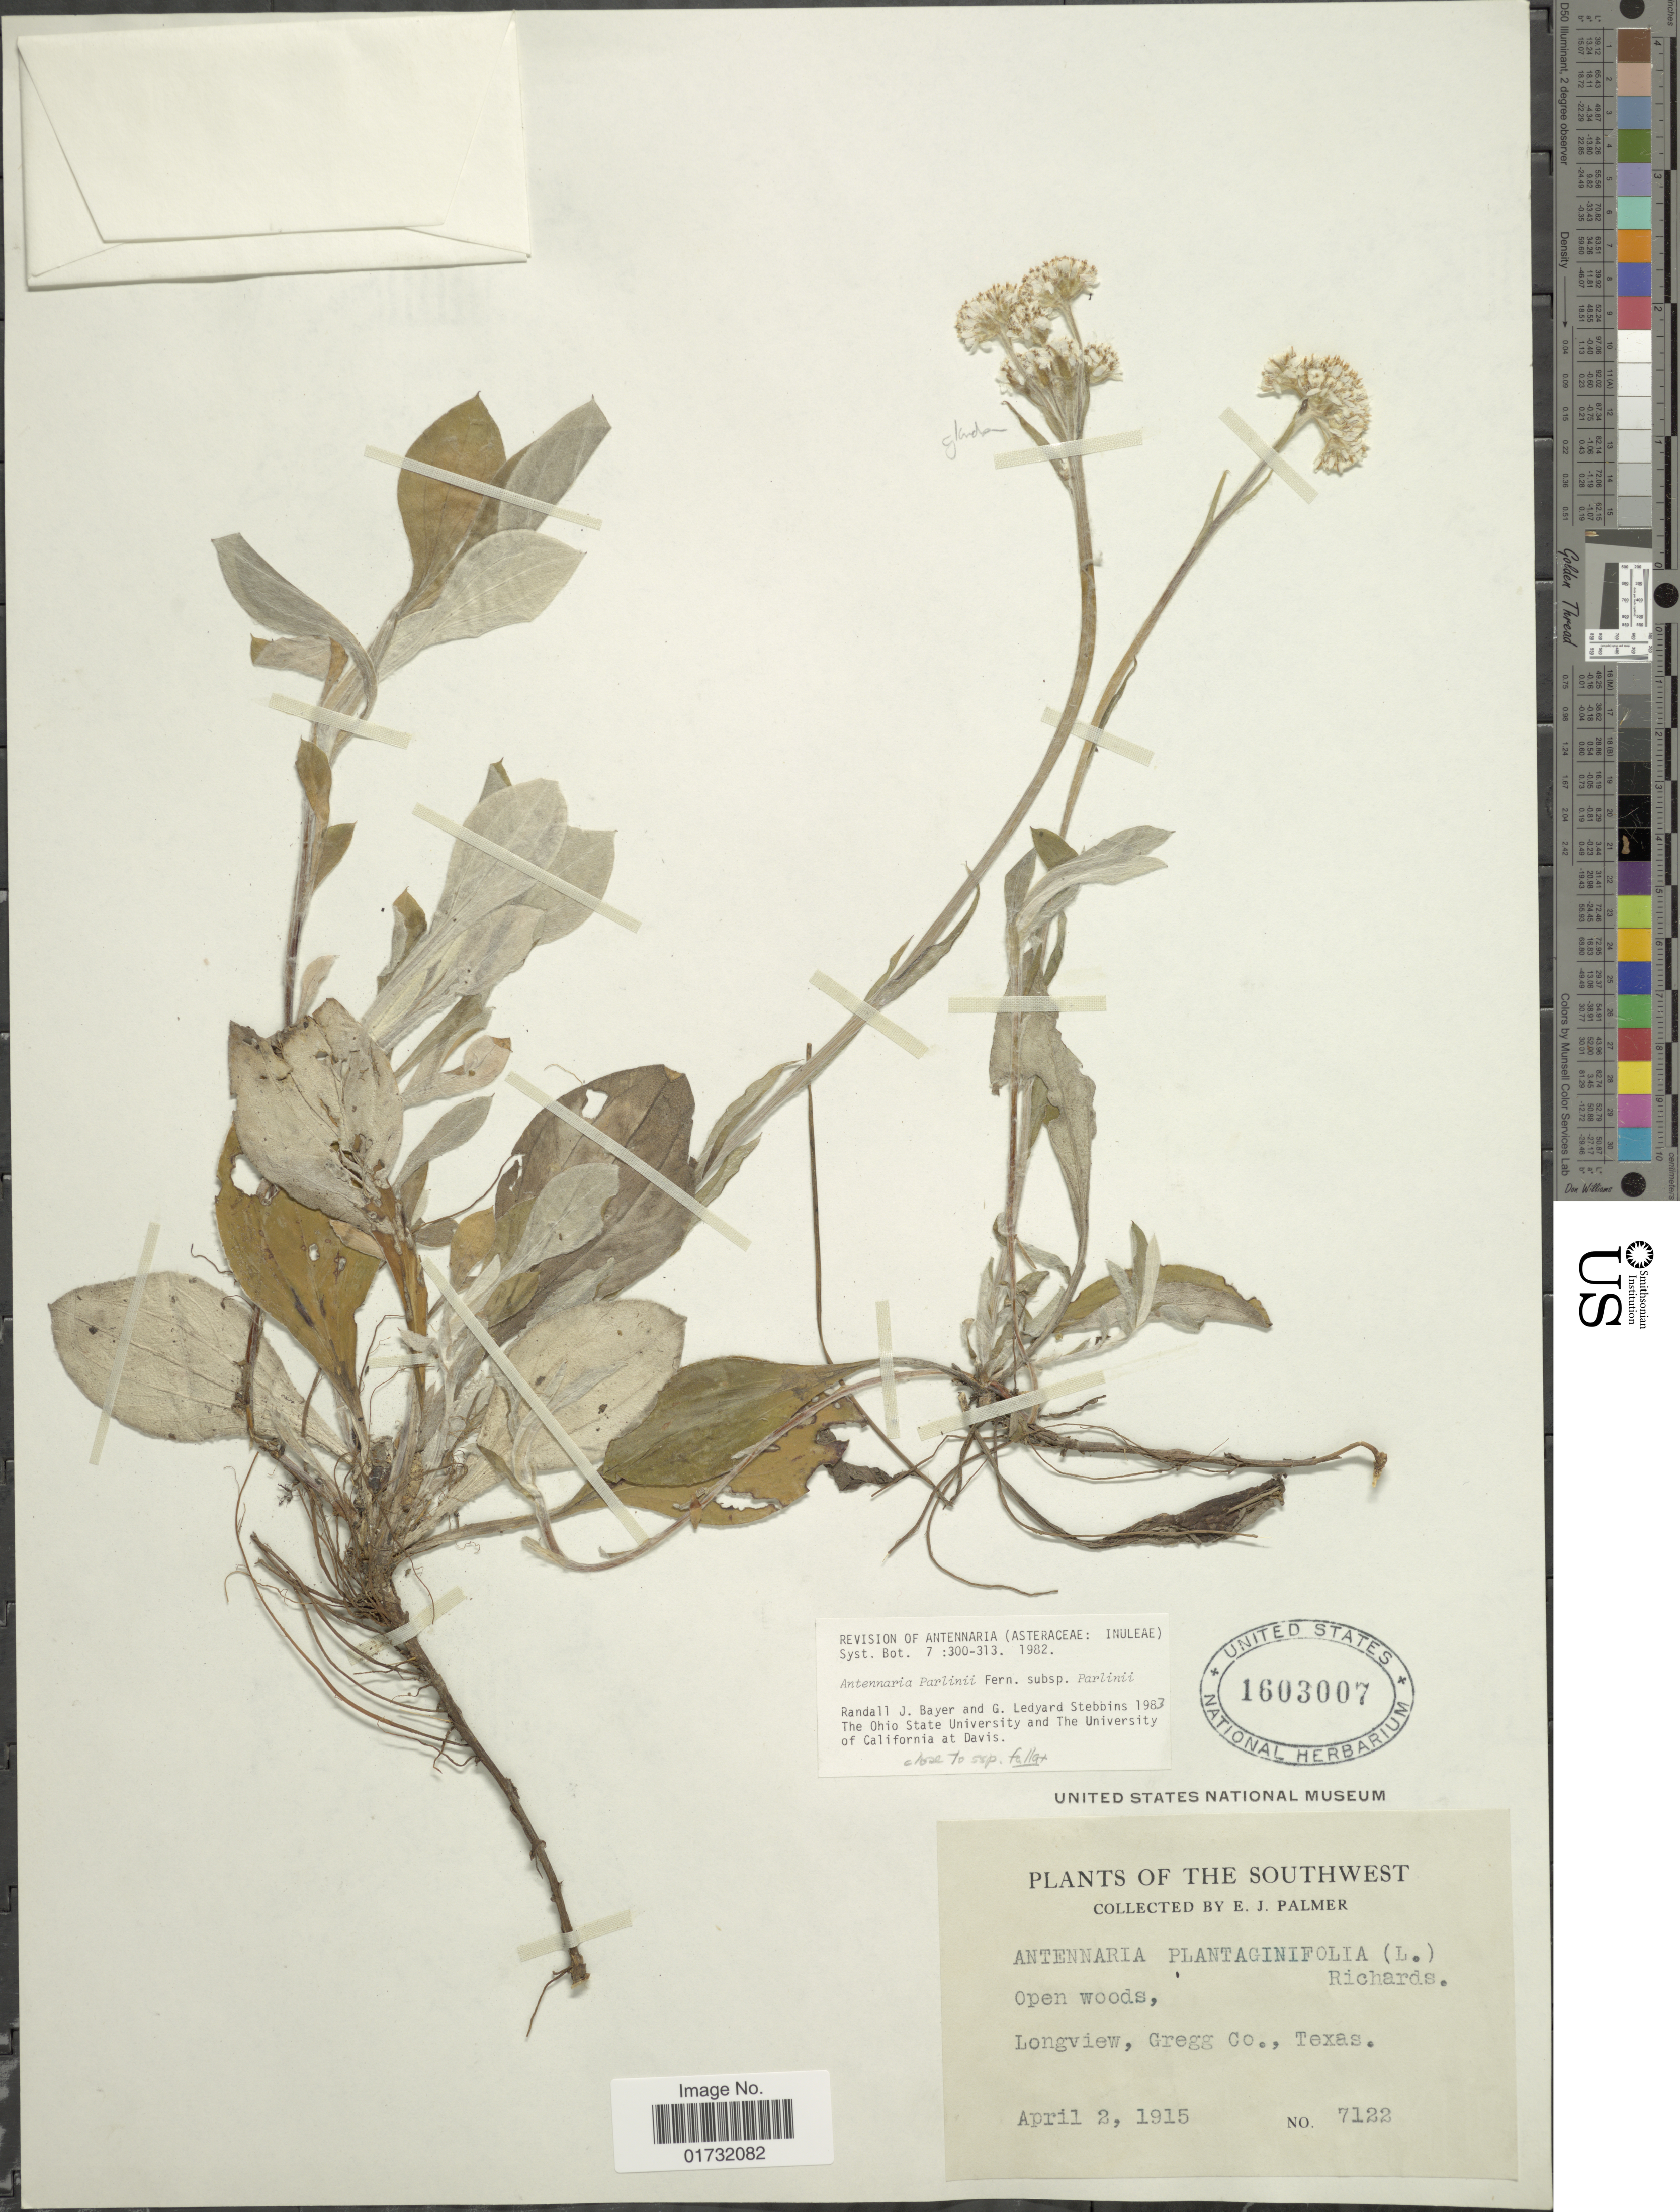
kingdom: Plantae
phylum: Tracheophyta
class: Magnoliopsida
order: Asterales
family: Asteraceae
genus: Antennaria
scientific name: Antennaria parlinii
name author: Fernald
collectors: E. J. Palmer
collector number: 7122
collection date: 1915-04-02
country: United States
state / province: Texas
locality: Southwest. Longview, Gregg Co.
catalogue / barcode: US 1603007